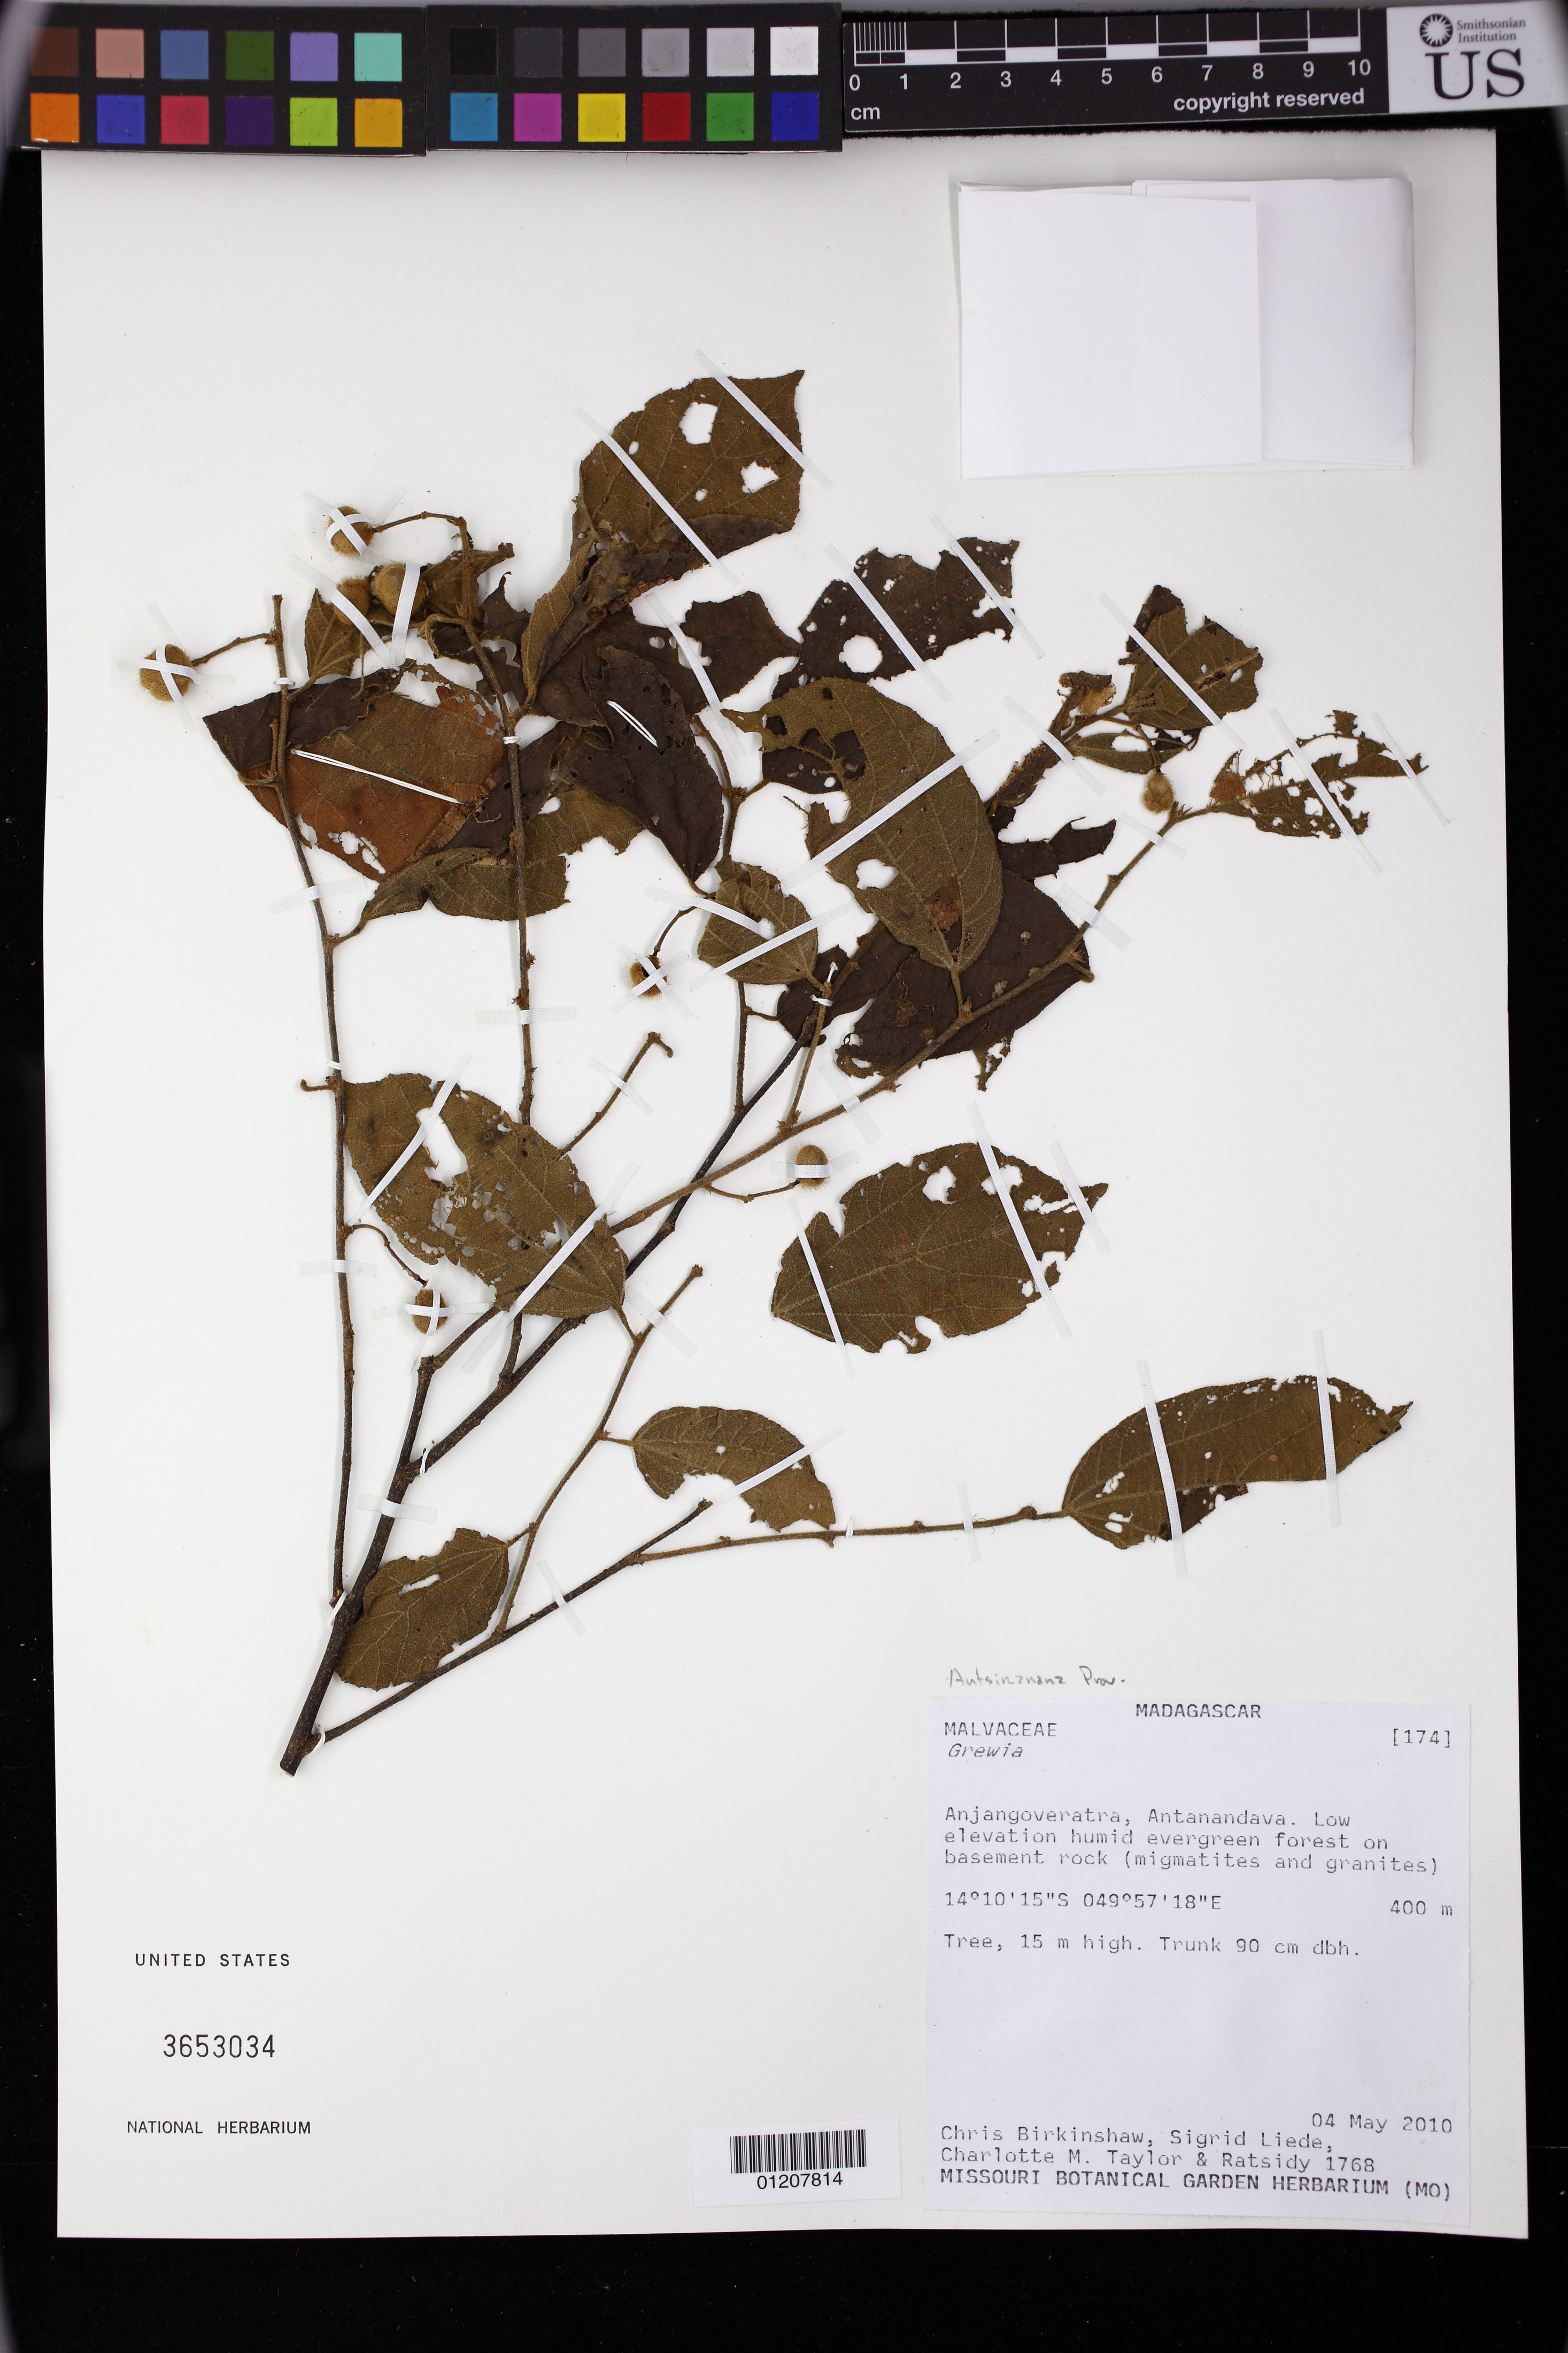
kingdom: Plantae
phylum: Tracheophyta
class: Magnoliopsida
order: Malvales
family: Malvaceae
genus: Grewia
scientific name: Grewia flavicans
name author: Boivin ex Baill.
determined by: Jourdain-Fievet, L.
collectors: C. R. Birkinshaw, S. Liede-Schumann, C. M. Taylor & -. Ratsidy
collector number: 1768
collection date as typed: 05 Apr 2010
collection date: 2010-04-05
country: Madagascar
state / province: Sava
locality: Anjangoveratra, Antanandava. Low elevation humid evergreen forest on basement rock (migmatites and granites)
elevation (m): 400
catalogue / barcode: US 3653034